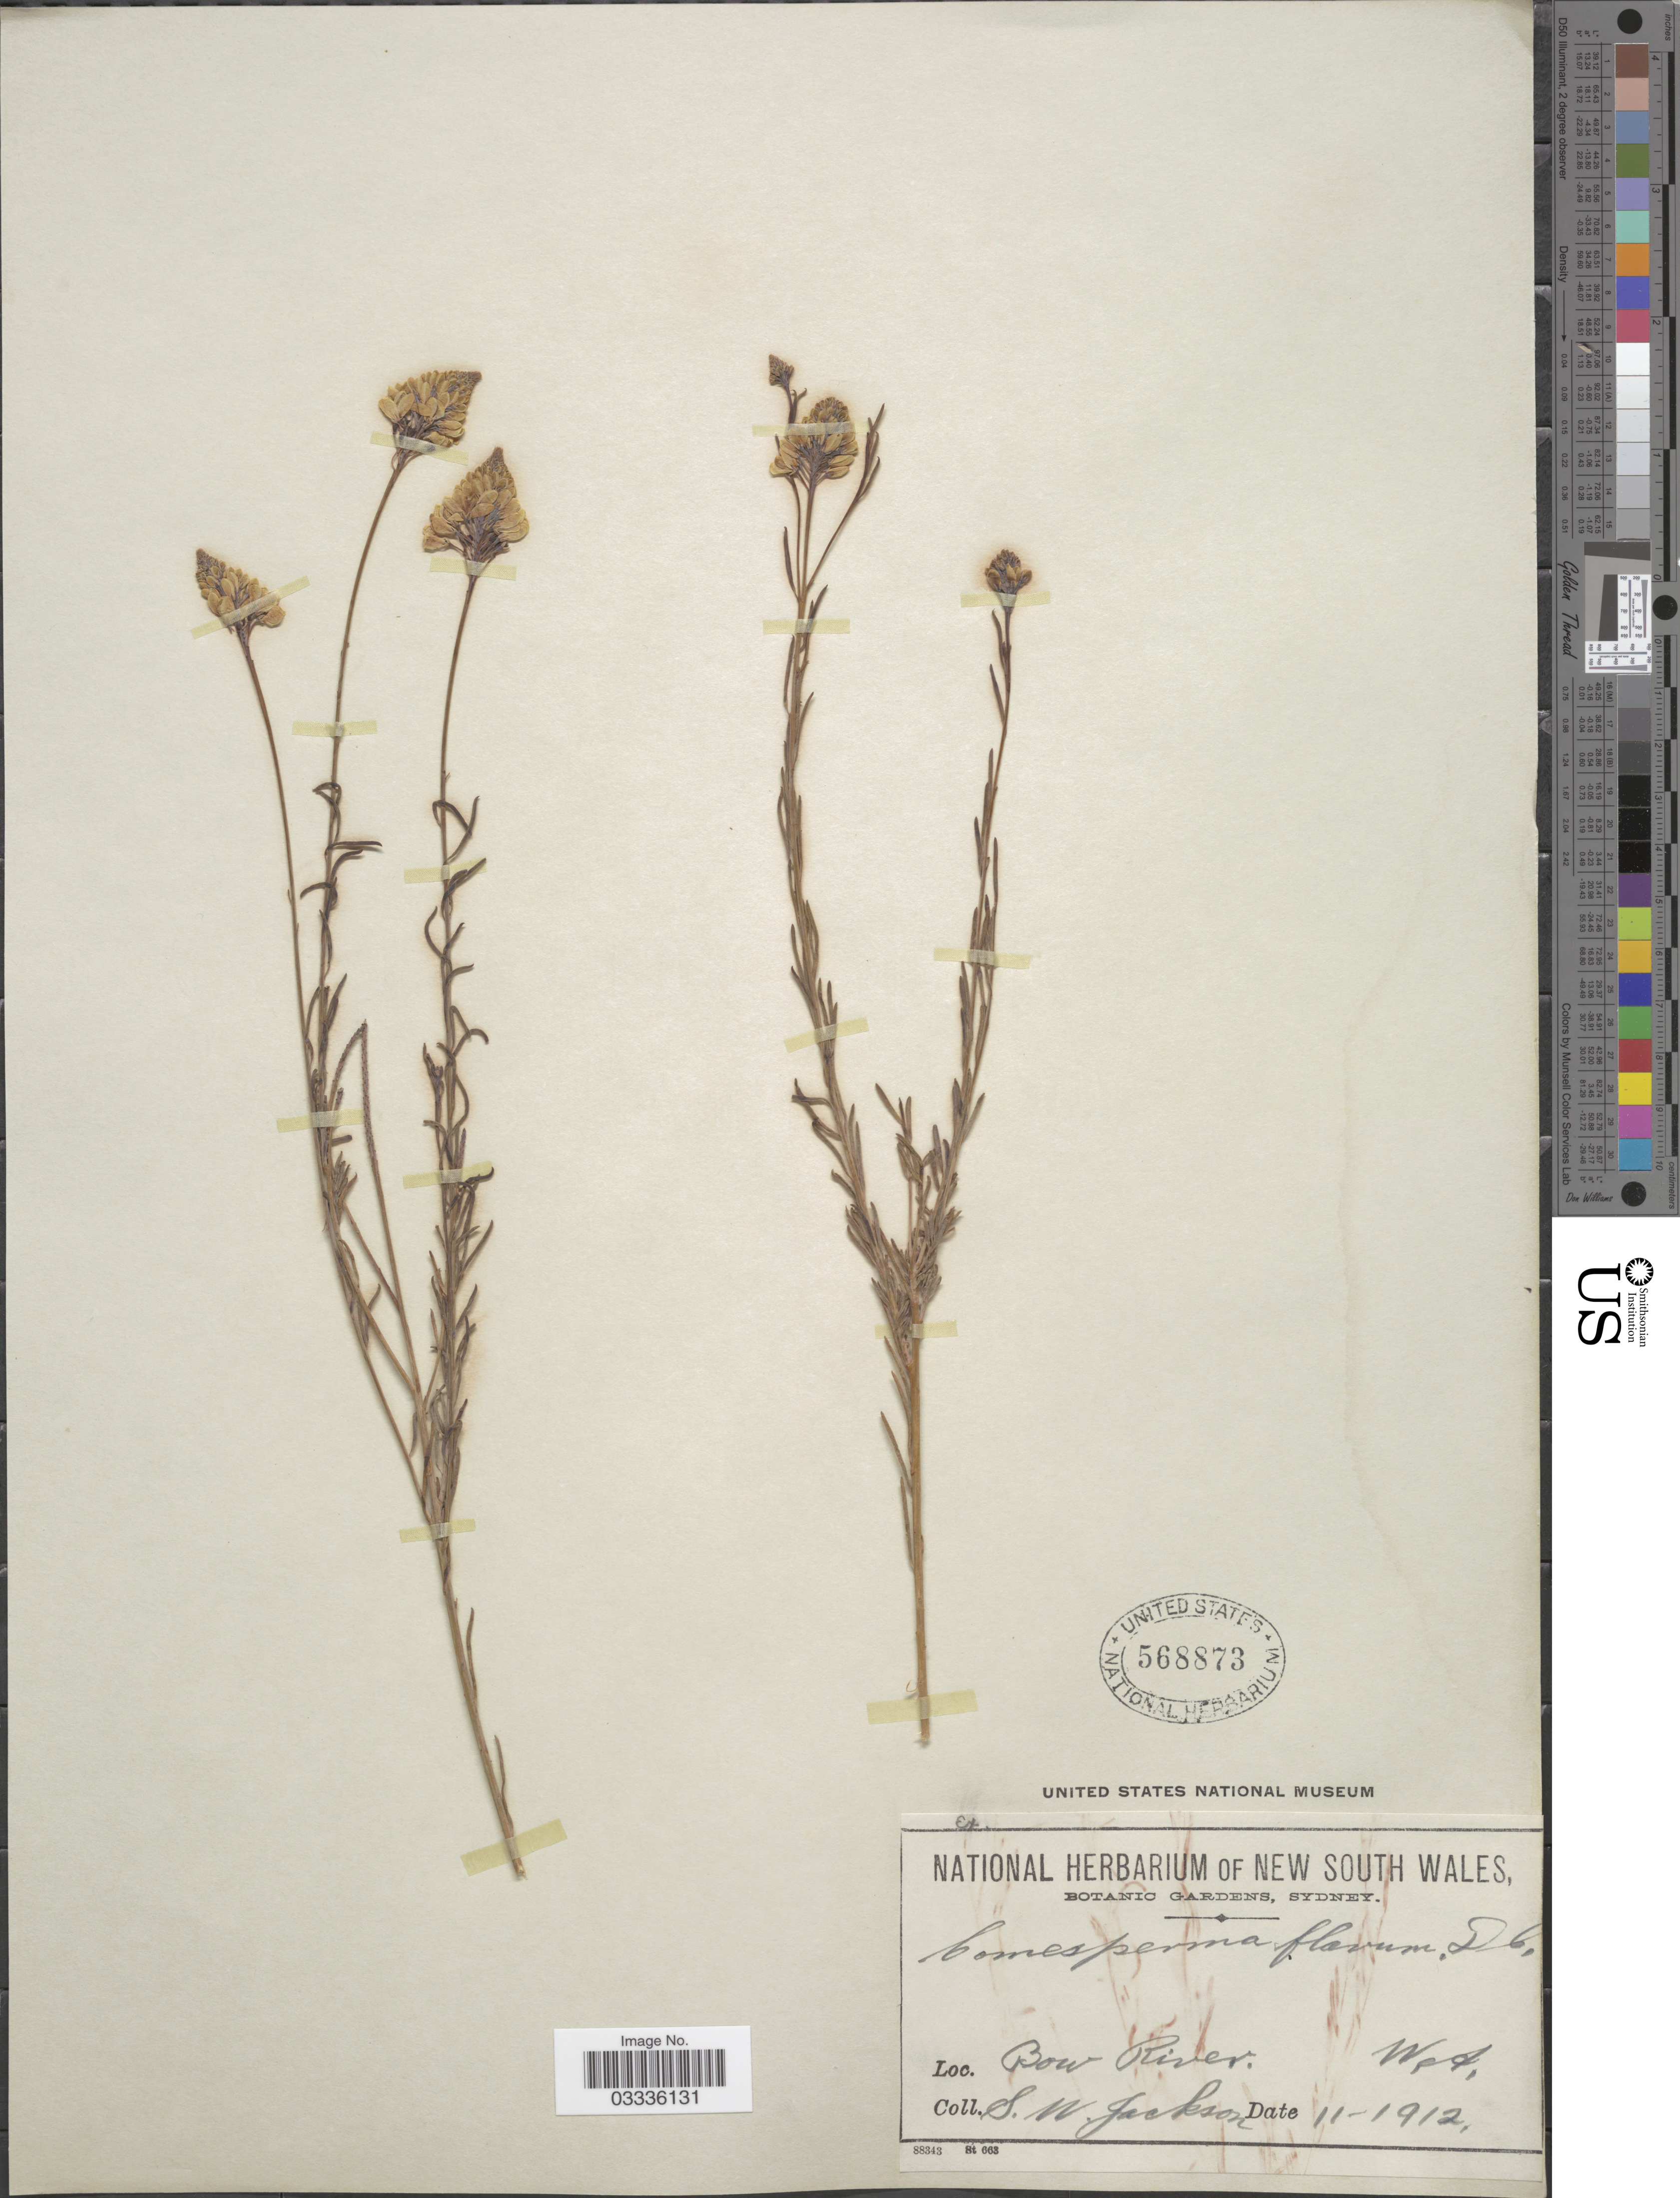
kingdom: Plantae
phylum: Tracheophyta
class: Magnoliopsida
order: Fabales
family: Polygalaceae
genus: Comesperma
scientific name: Comesperma flavum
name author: DC.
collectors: Jackson, S. W.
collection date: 1912-11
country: Australia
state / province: Western Australia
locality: Bow River, W. A.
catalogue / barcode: US 568873